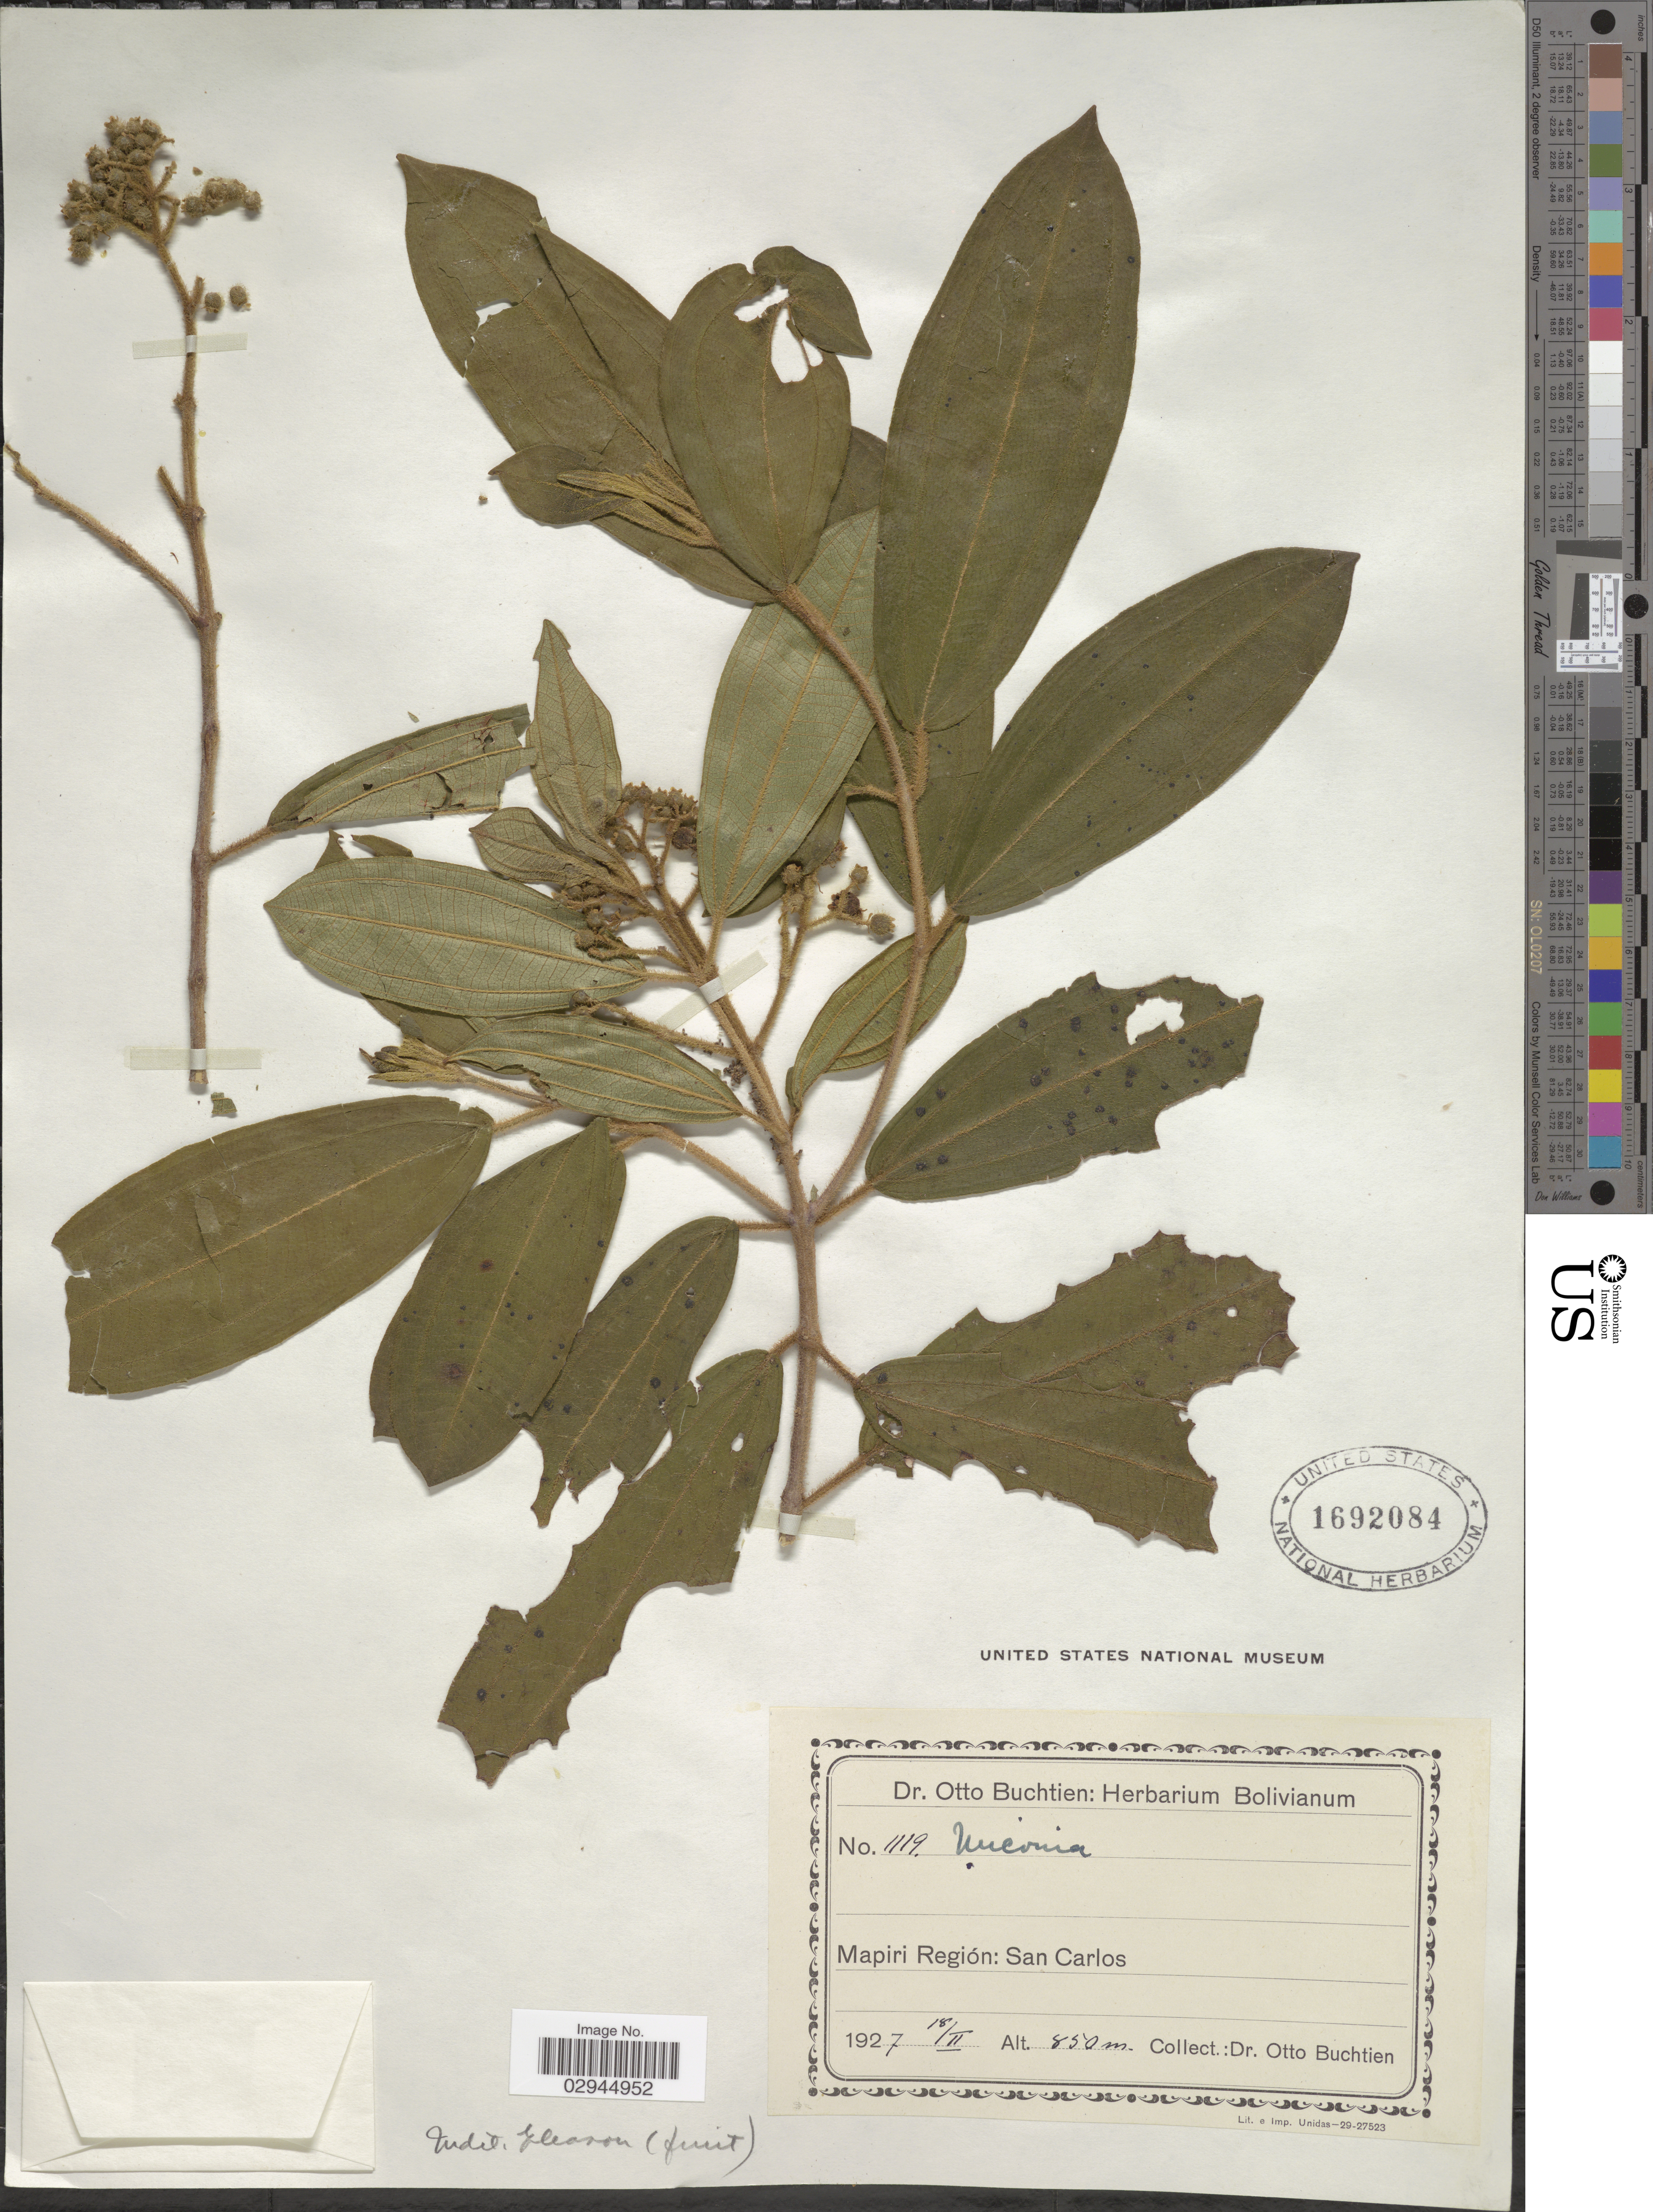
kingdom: Plantae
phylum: Tracheophyta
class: Magnoliopsida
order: Myrtales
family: Melastomataceae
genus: Miconia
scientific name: Miconia sp.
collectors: O. Buchtien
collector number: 1119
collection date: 1927-02-18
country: Bolivia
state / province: La Paz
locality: Mapiri Región: San Carlos.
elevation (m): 850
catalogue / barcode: US 1692084